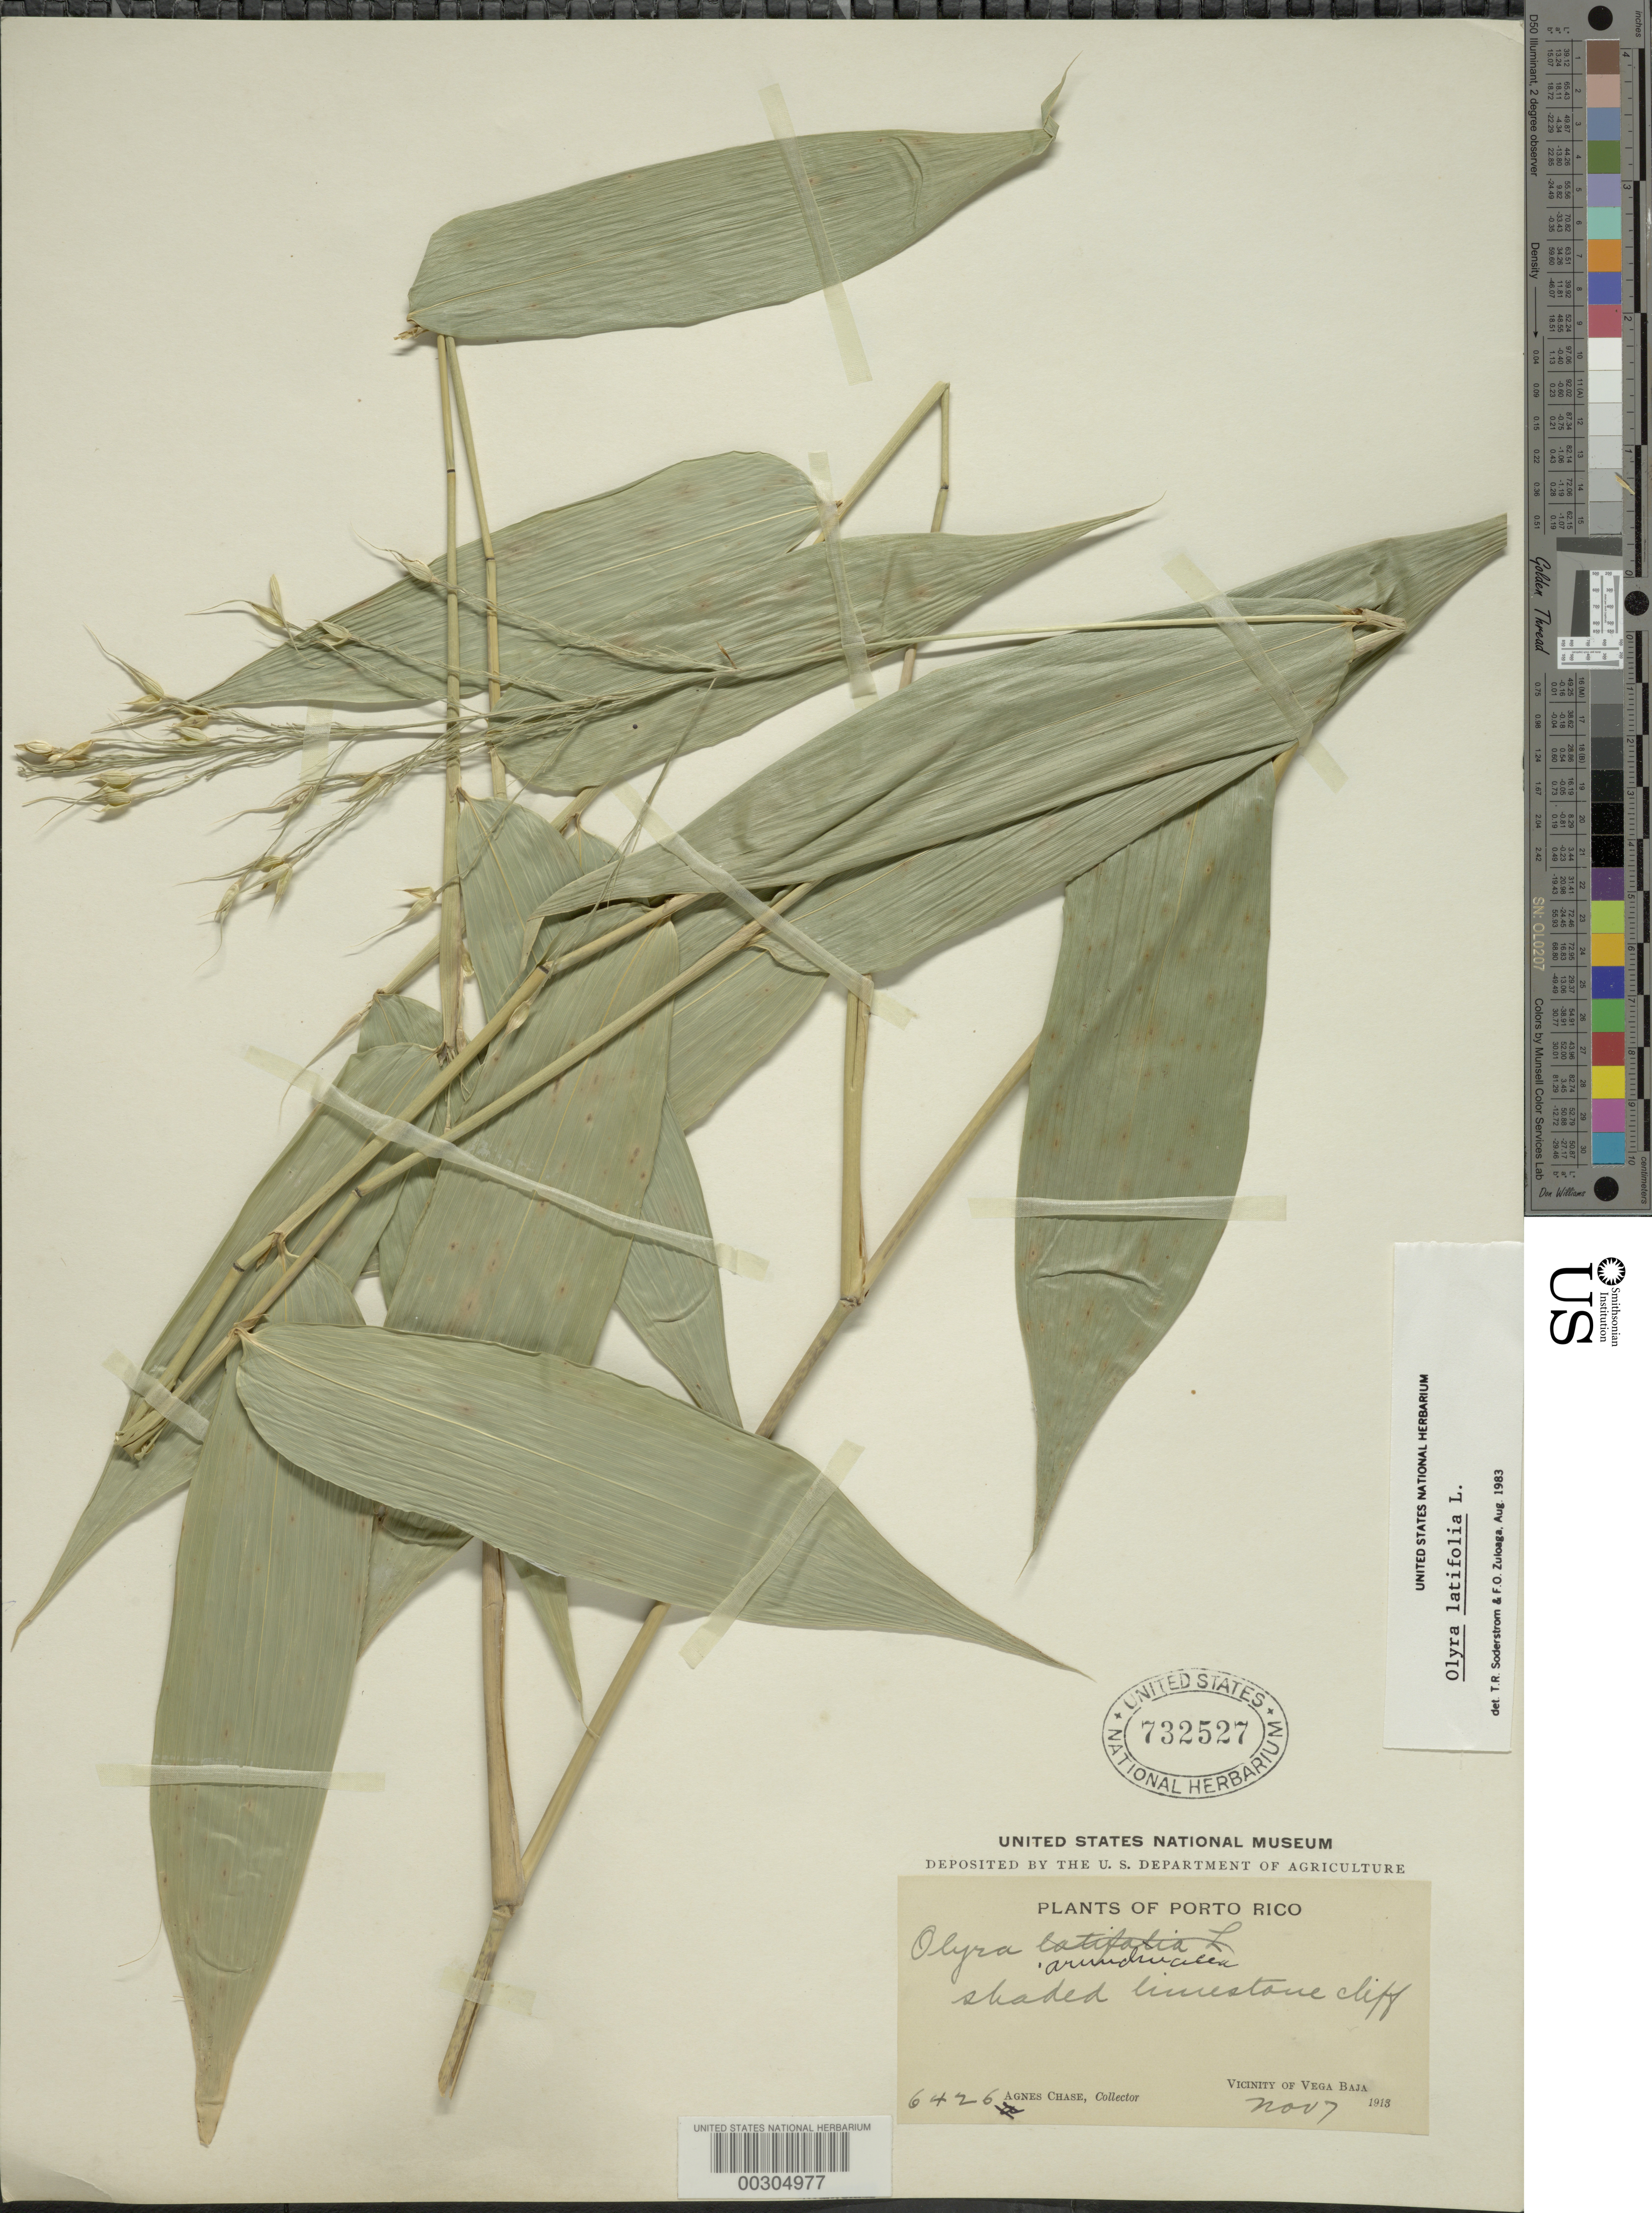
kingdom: Plantae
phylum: Tracheophyta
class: Liliopsida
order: Poales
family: Poaceae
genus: Olyra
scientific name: Olyra latifolia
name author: L.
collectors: A. Chase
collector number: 6426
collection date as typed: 07 Nov 1913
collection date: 1913-11-07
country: Puerto Rico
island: Greater Antilles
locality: Vega baja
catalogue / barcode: US 732527